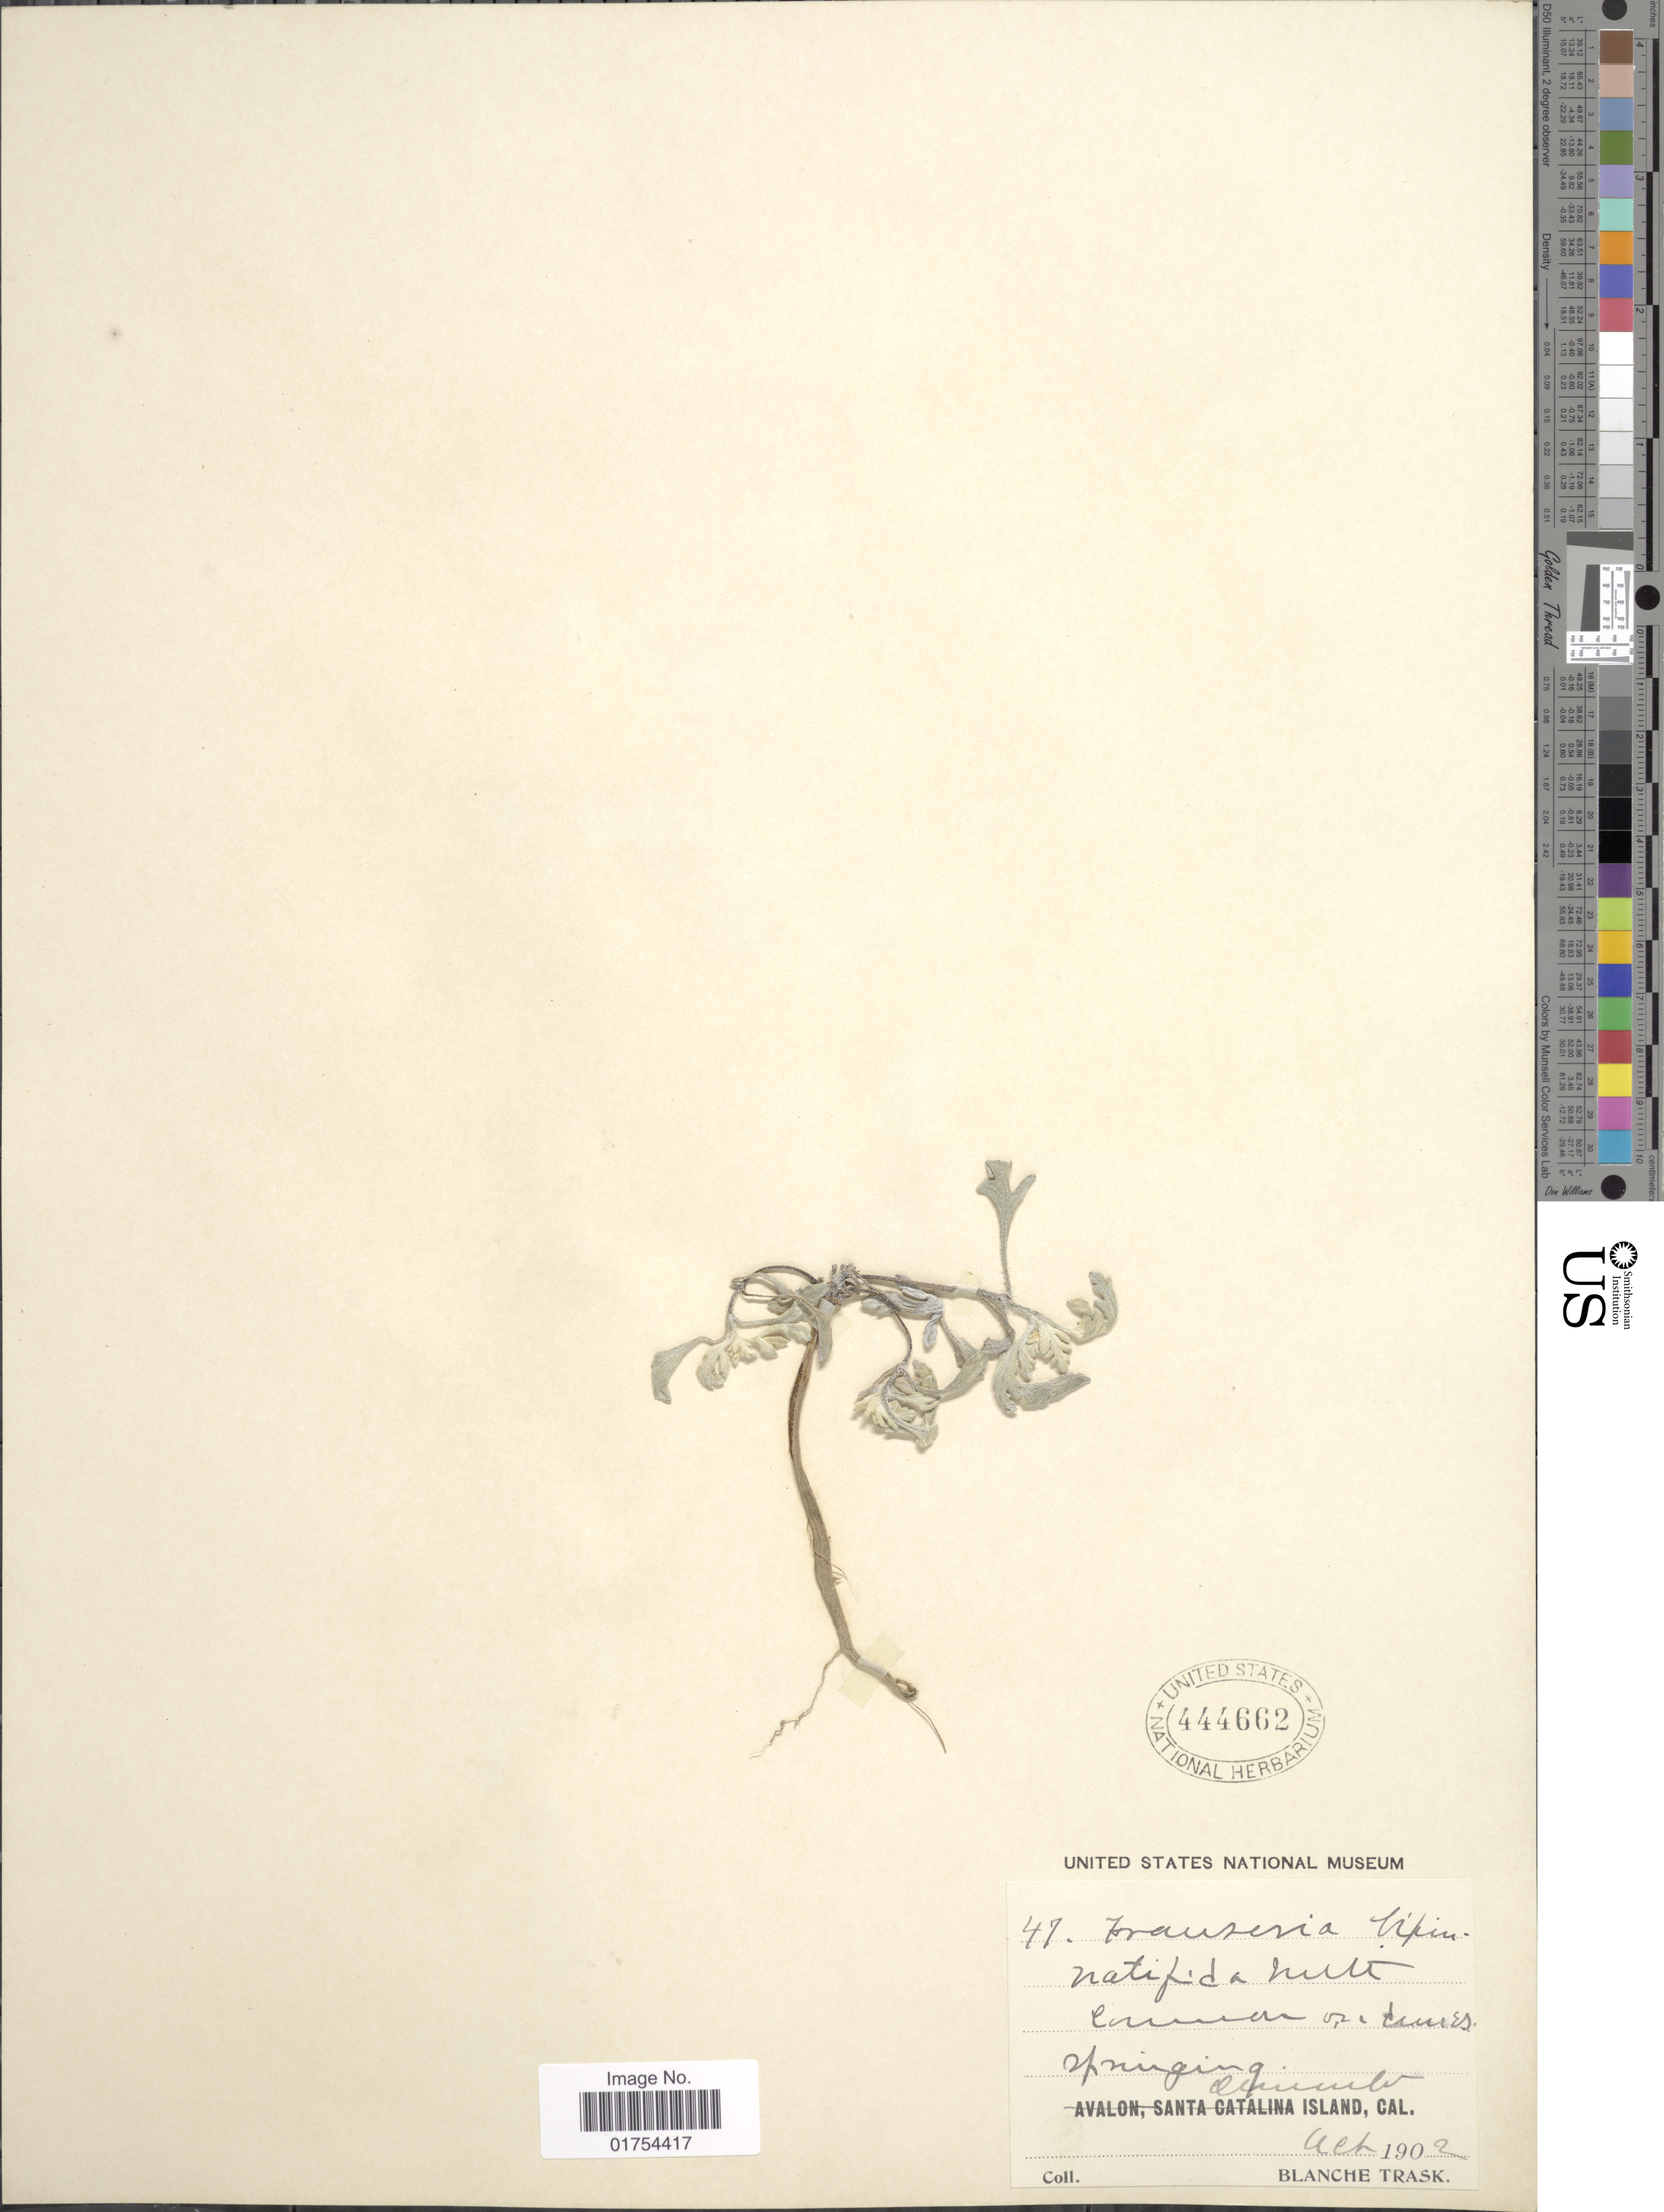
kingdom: Plantae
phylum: Tracheophyta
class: Magnoliopsida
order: Asterales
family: Asteraceae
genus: Franseria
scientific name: Franseria bipinnatifida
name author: (A. Gray) A. Gray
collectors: B. Trask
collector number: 47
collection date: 1902-10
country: United States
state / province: California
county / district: Los Angeles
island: San Clemente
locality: San Clemente island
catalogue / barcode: US 444662